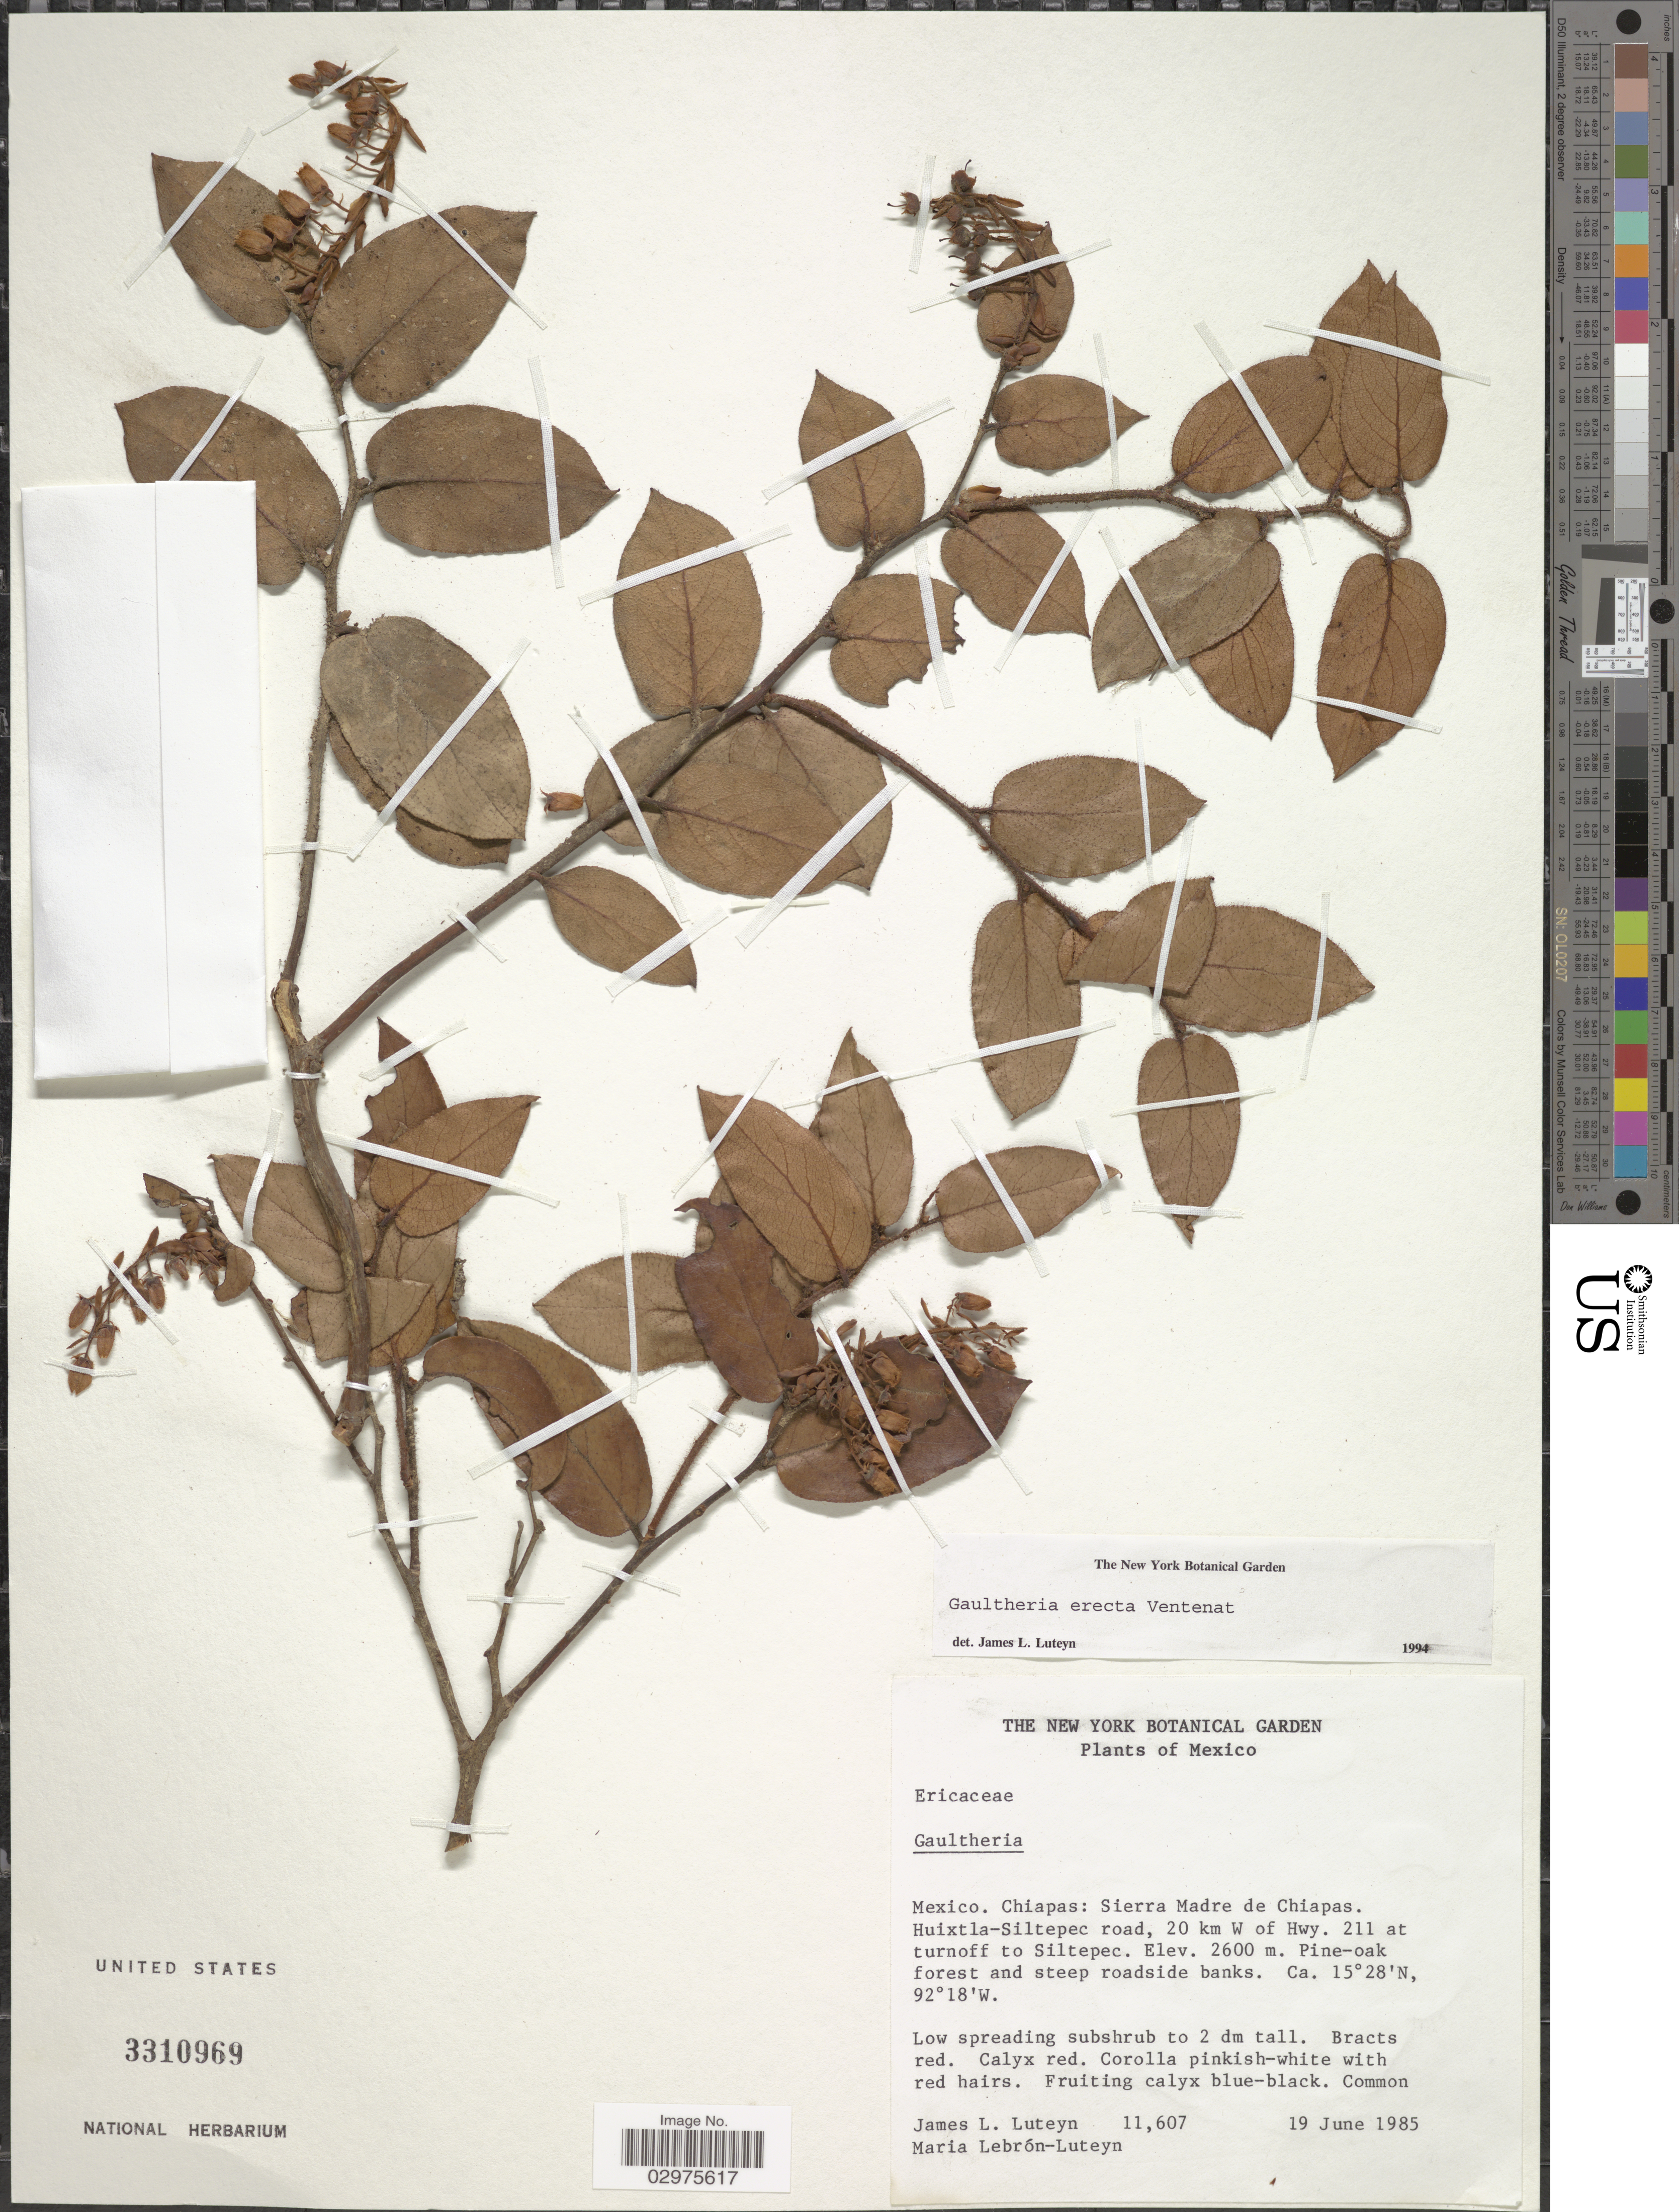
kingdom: Plantae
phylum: Tracheophyta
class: Magnoliopsida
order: Ericales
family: Ericaceae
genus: Gaultheria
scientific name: Gaultheria erecta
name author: Vent.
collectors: J. L. Luteyn & M. L. Lebrón-Luteyn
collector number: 11607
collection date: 1985-06-19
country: Mexico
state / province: Chiapas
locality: Sierra Madre de Chiapas. Huixtla-Siltepec road, 20 km W of Hwy. 211 at turnoff to Siltepec.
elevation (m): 2600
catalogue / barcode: US 3310969